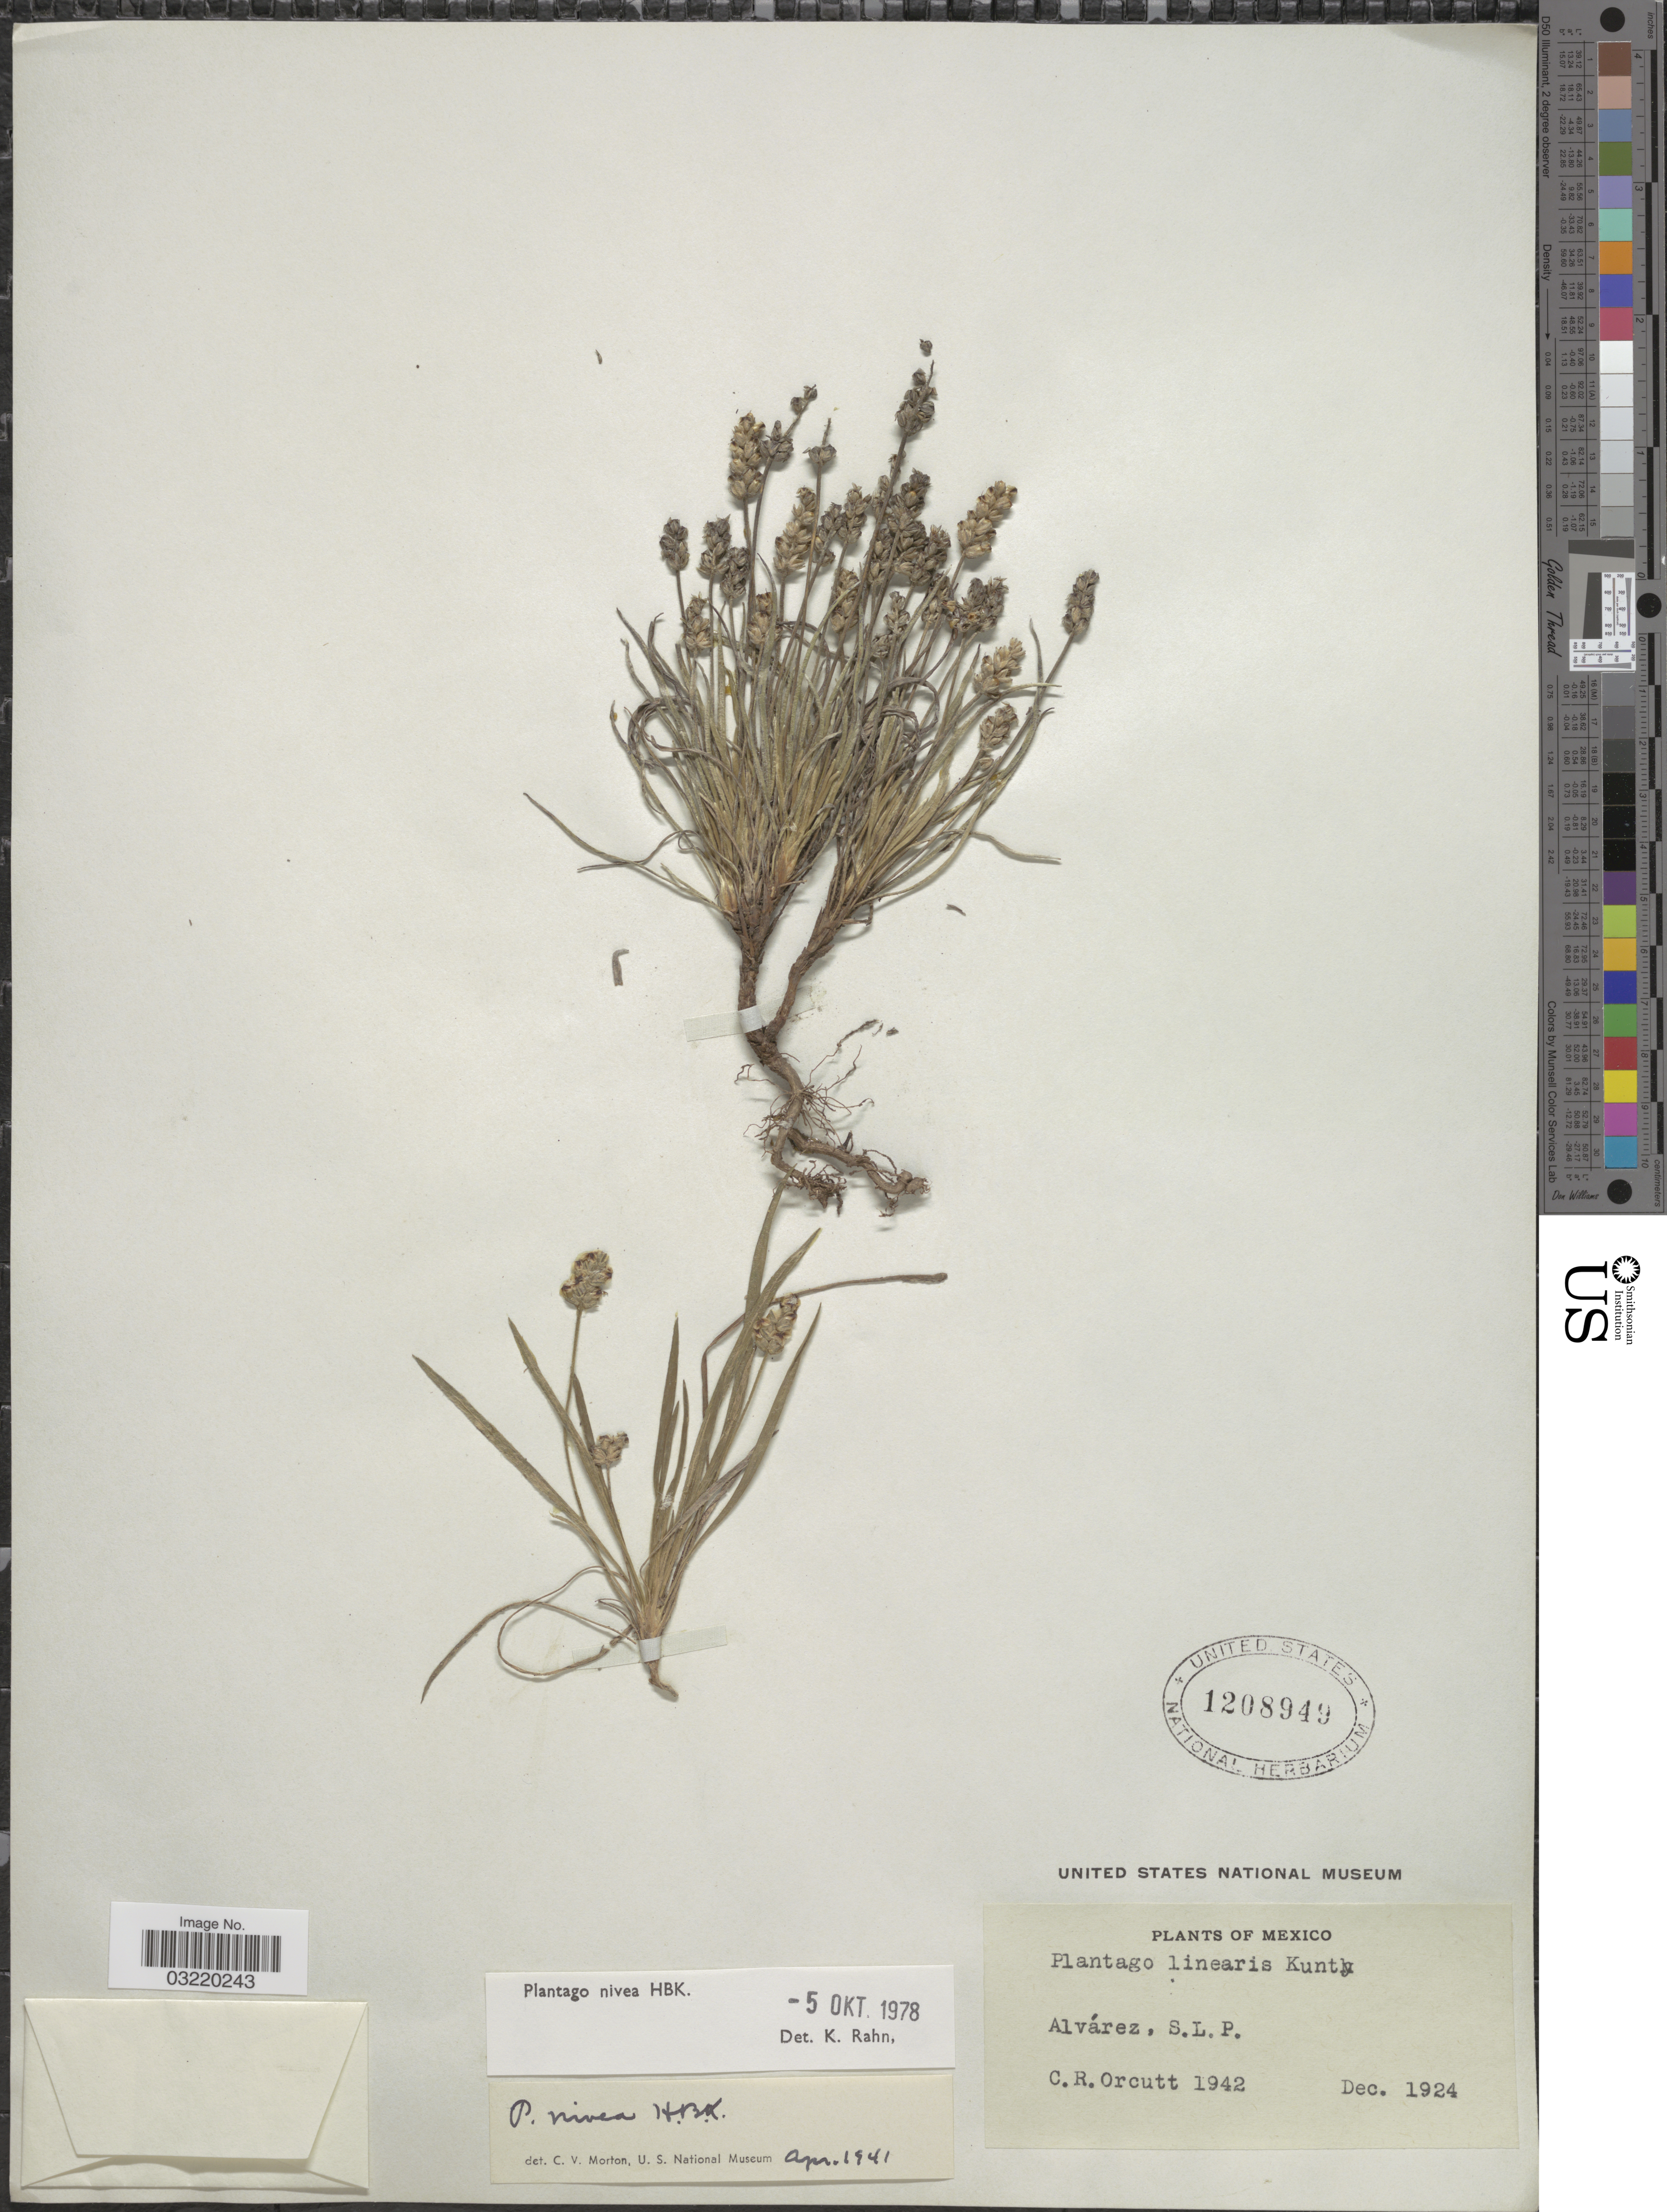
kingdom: Plantae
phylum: Tracheophyta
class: Magnoliopsida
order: Lamiales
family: Plantaginaceae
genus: Plantago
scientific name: Plantago nivea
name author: Kunth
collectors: C. R. Orcutt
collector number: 1942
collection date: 1924-12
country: Mexico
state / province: San Luis Potosí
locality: Alvárez.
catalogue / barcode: US 1208949